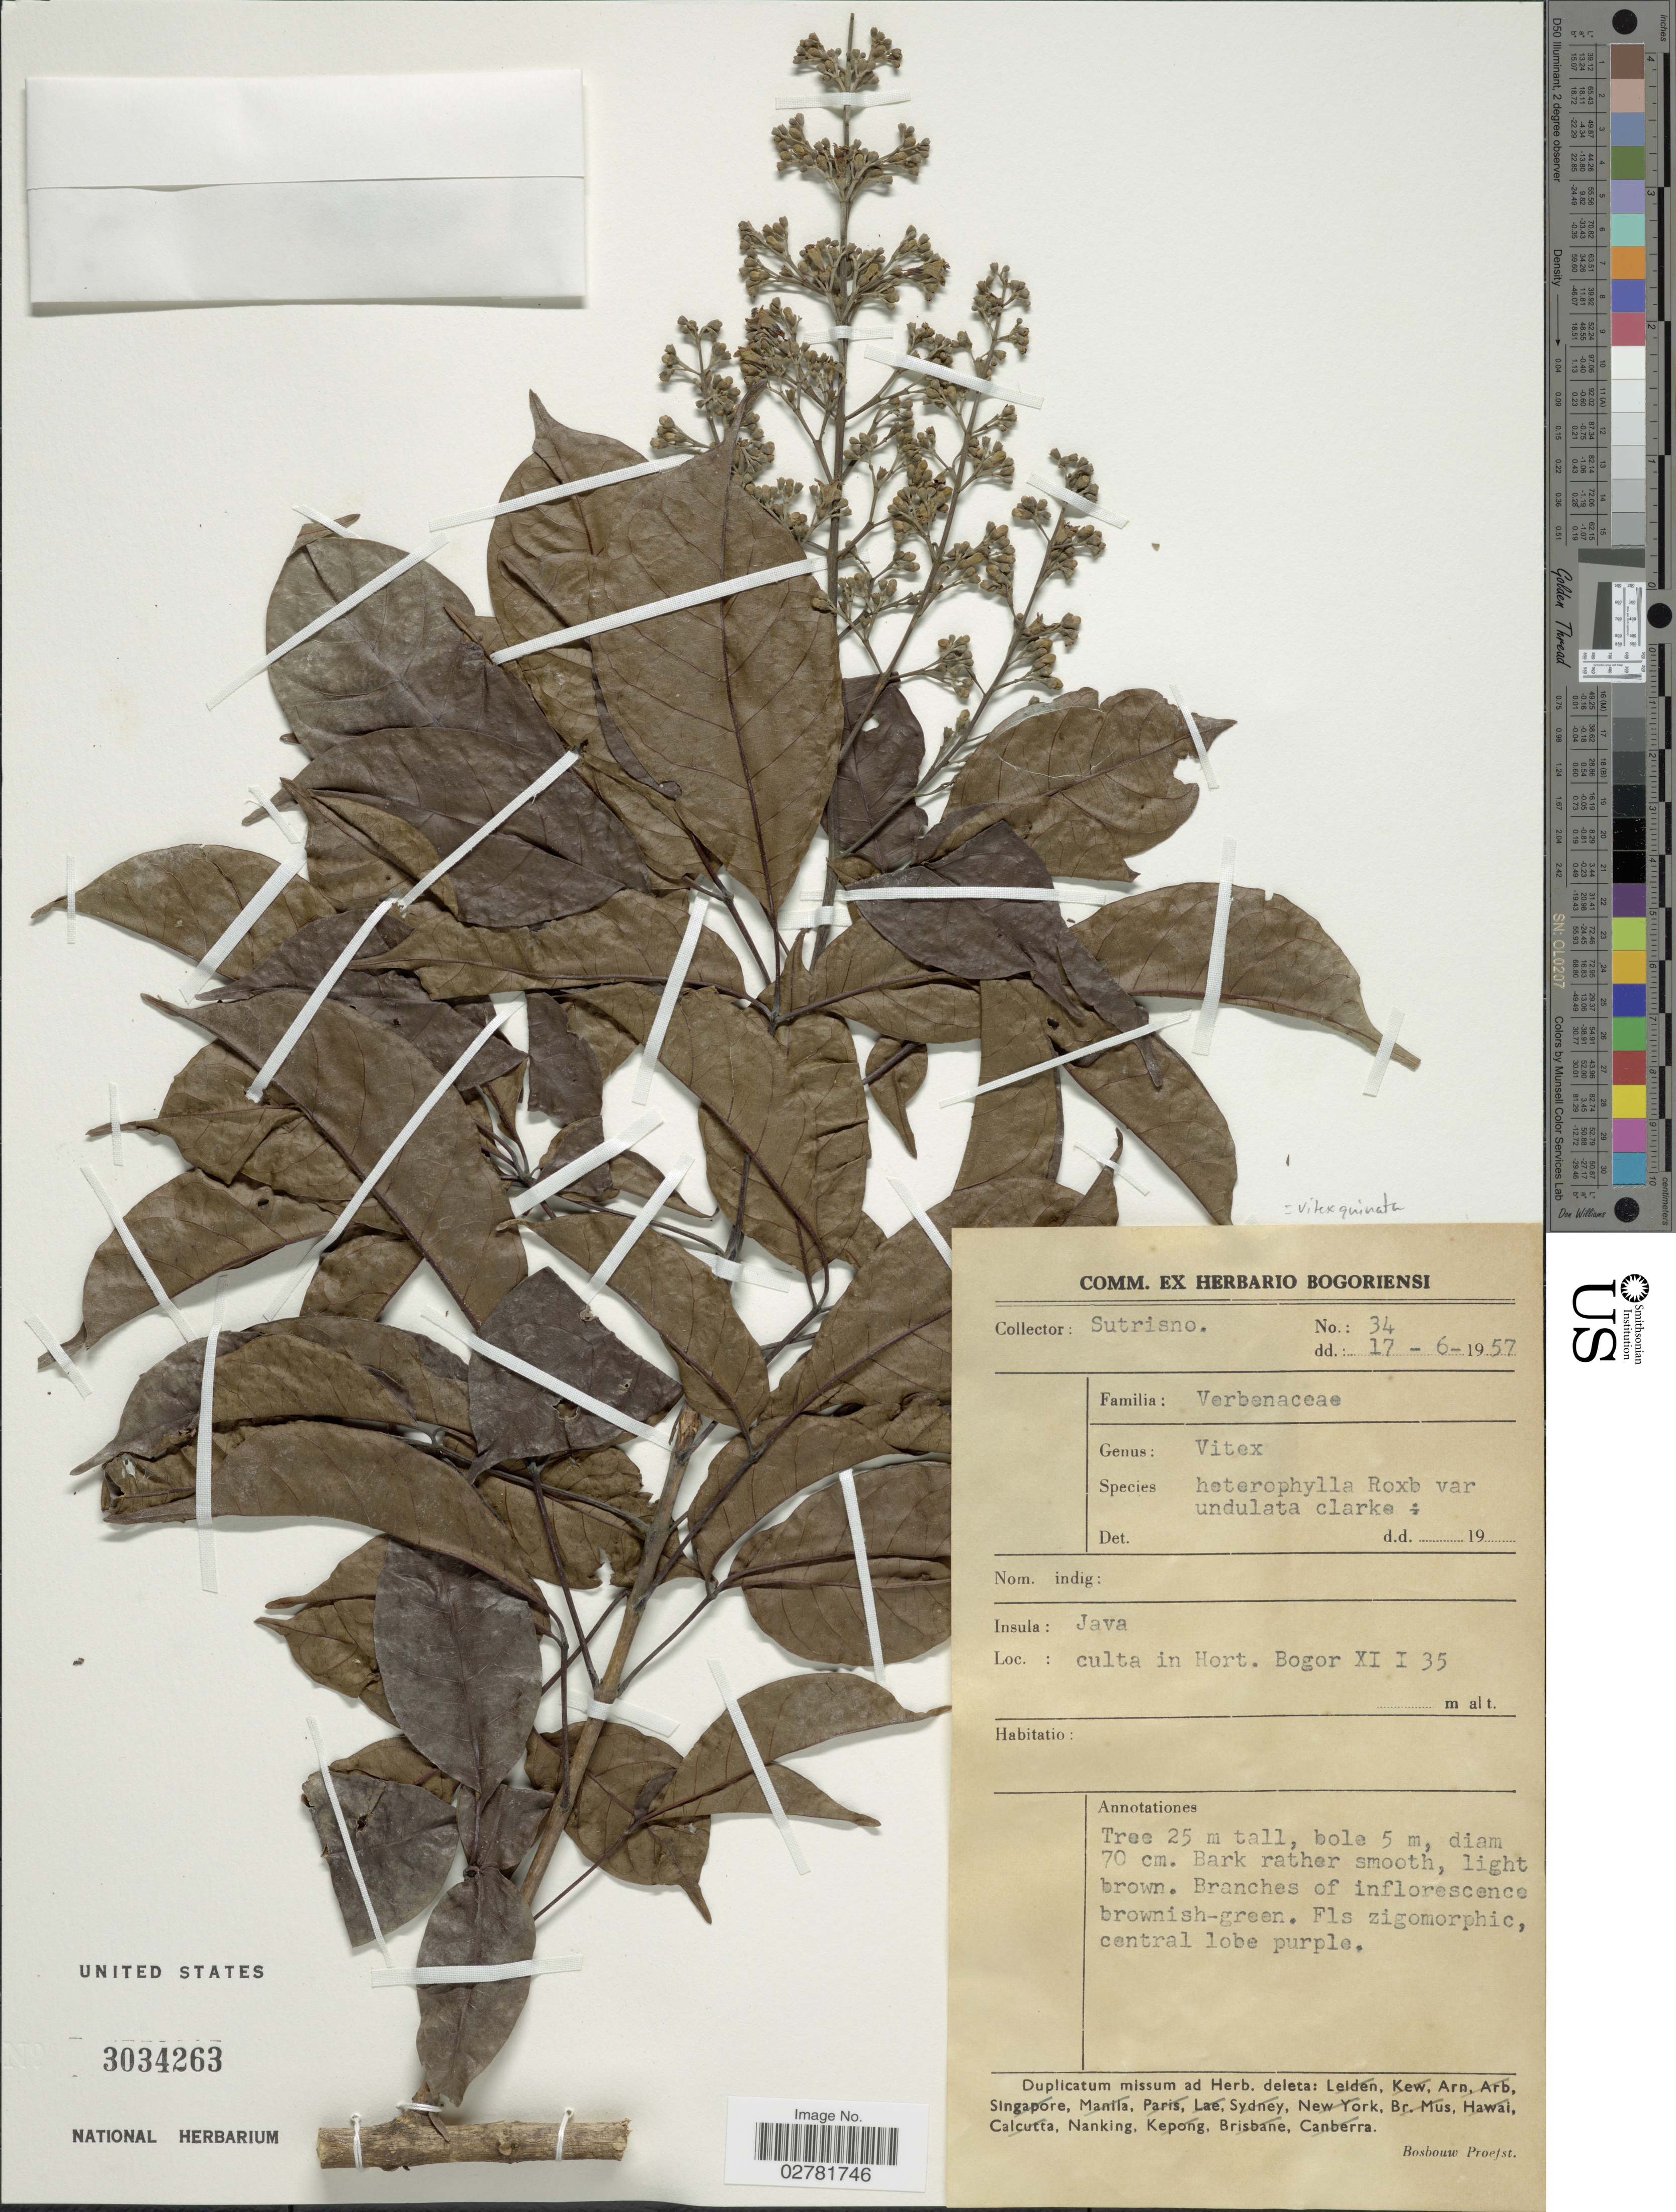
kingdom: Plantae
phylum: Tracheophyta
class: Magnoliopsida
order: Lamiales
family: Lamiaceae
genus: Vitex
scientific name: Vitex quinata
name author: (Lour.) F.N. Williams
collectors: P. Sutrisno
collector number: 34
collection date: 1957-06-17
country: Indonesia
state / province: Java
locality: Culta in Hort. Bogor XI I 35.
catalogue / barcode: US 3034263